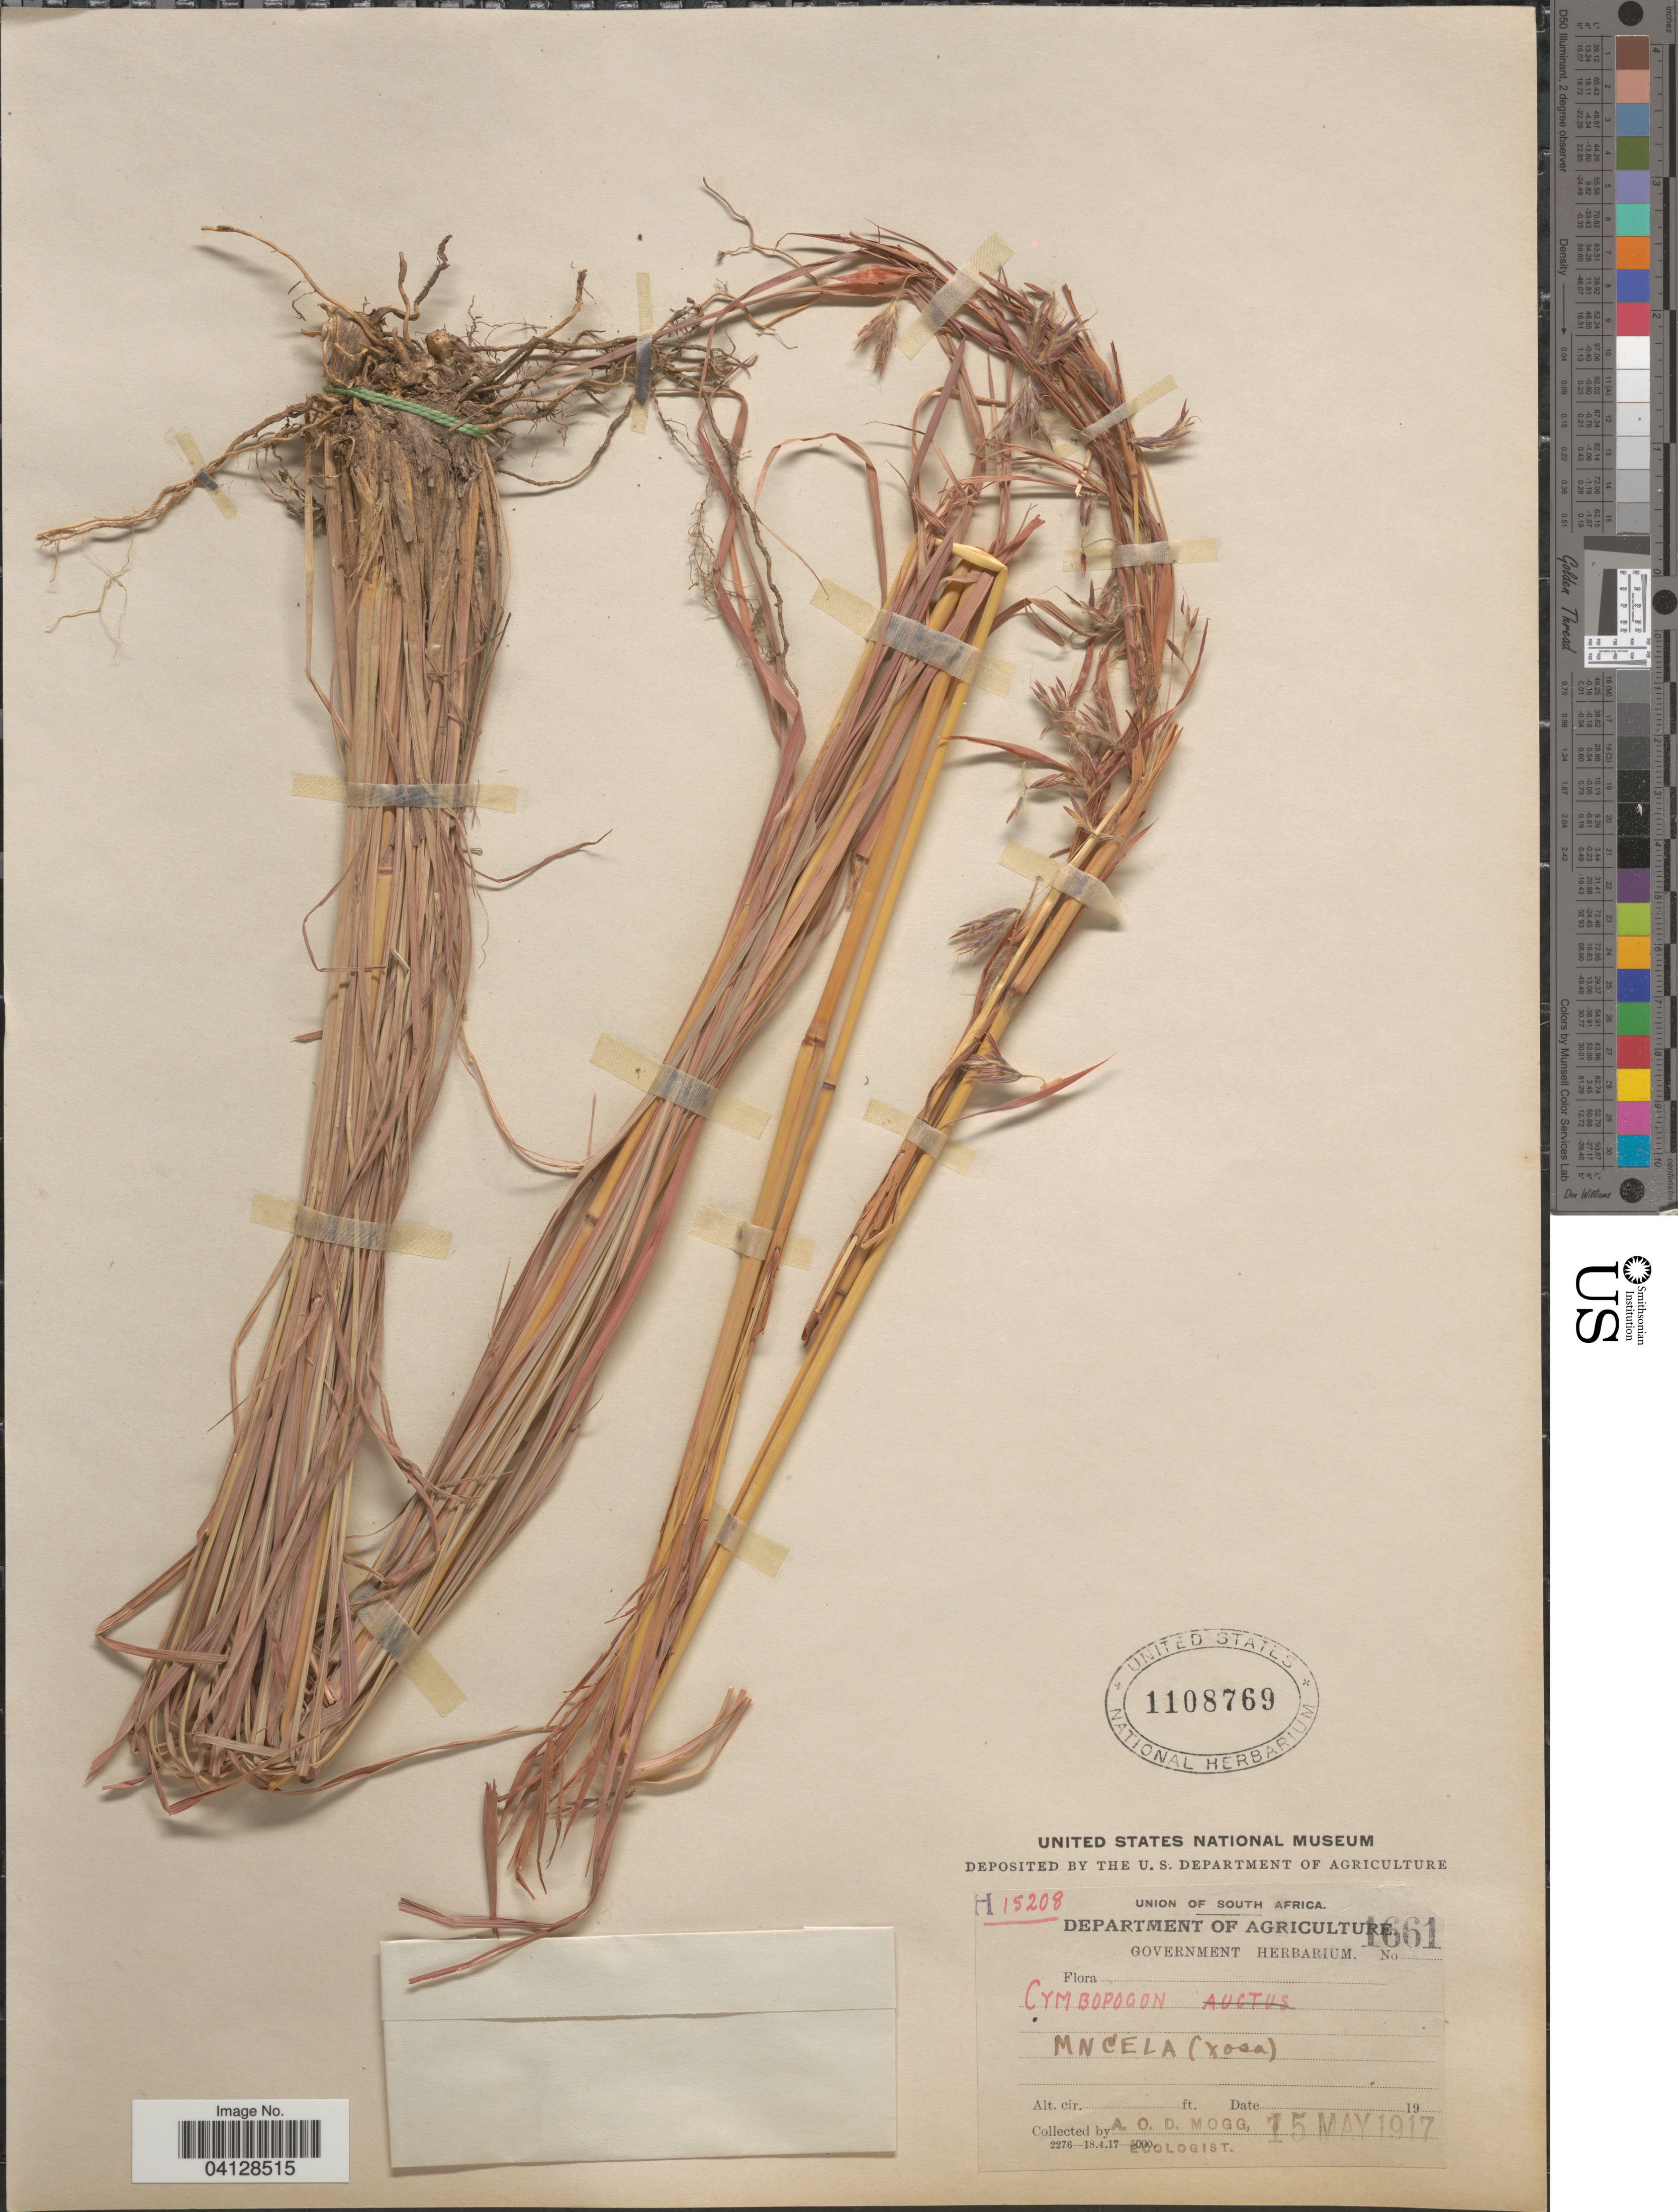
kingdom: Plantae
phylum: Tracheophyta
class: Liliopsida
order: Poales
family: Poaceae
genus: Cymbopogon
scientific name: Cymbopogon sp.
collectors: A. O. Mogg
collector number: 1661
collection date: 1917-05-15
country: South Africa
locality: Union of South Africa. Mncela (xosa).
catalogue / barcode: US 1108769